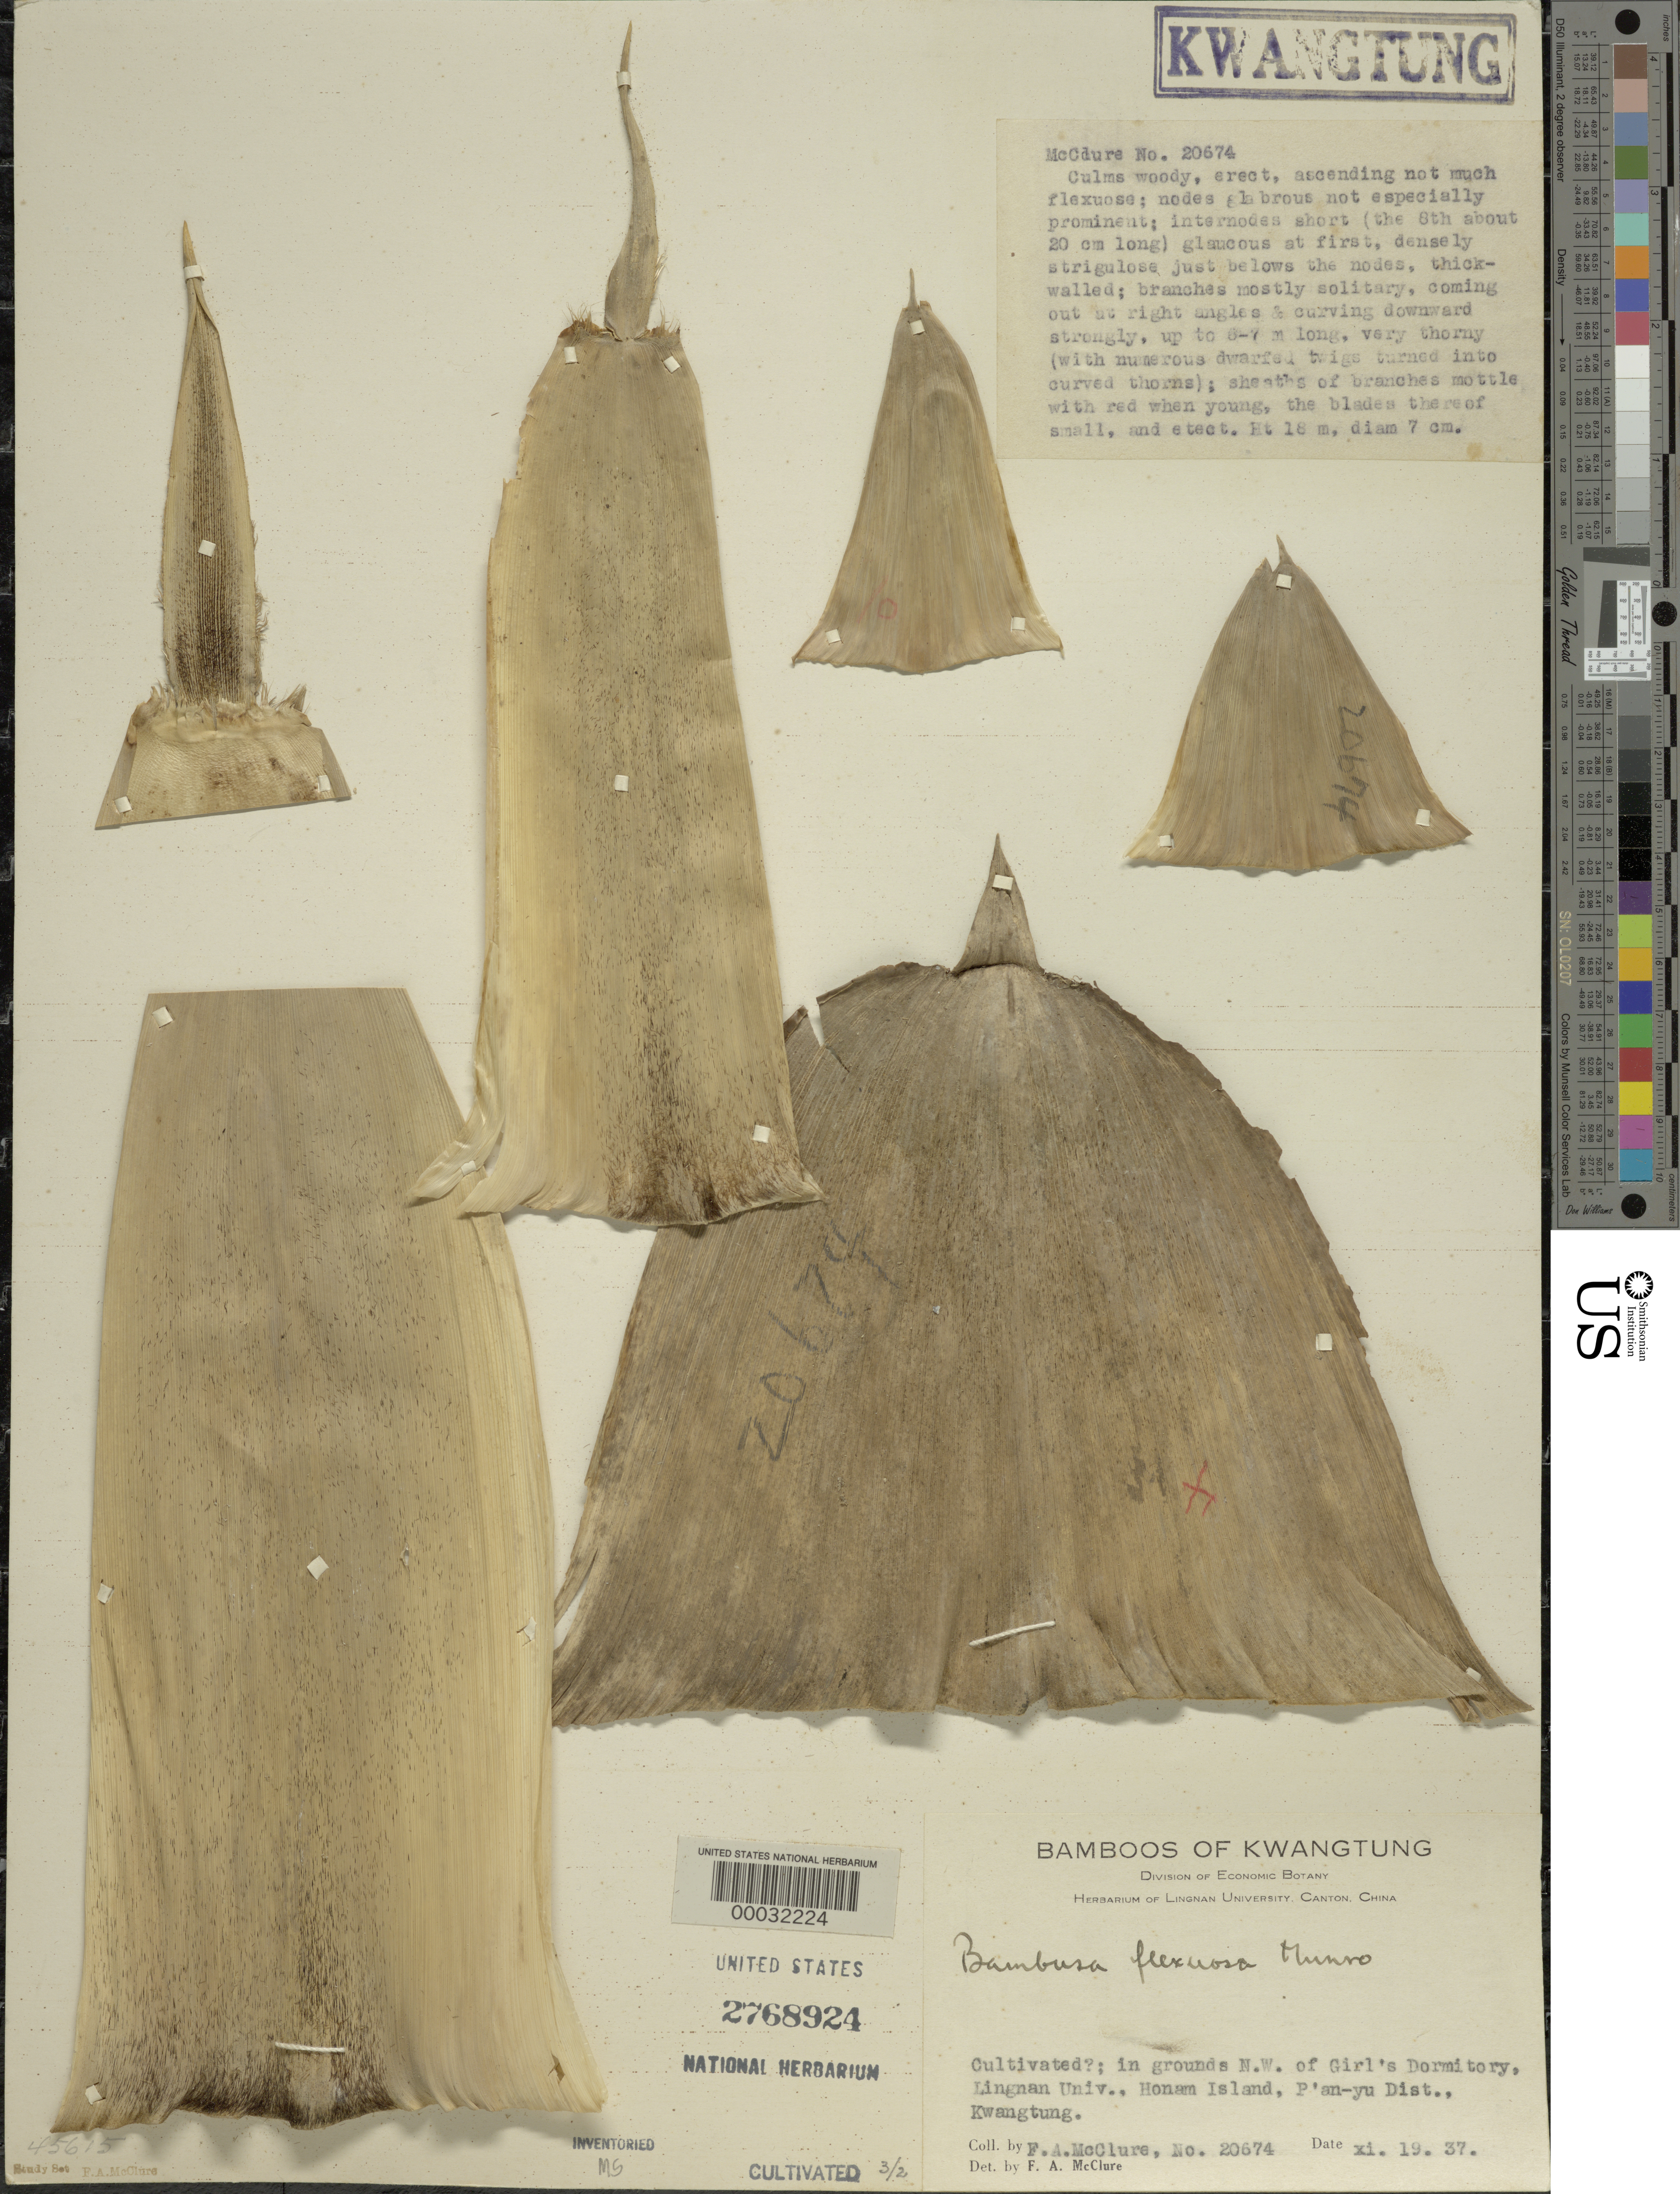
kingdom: Plantae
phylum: Tracheophyta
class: Liliopsida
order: Poales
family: Poaceae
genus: Bambusa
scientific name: Bambusa flexuosa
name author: Munro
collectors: F. A. McClure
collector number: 20674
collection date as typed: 19 Nov 1937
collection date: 1937-11-19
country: China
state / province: Guangdong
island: Honam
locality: Lingnan university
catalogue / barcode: US 2768924